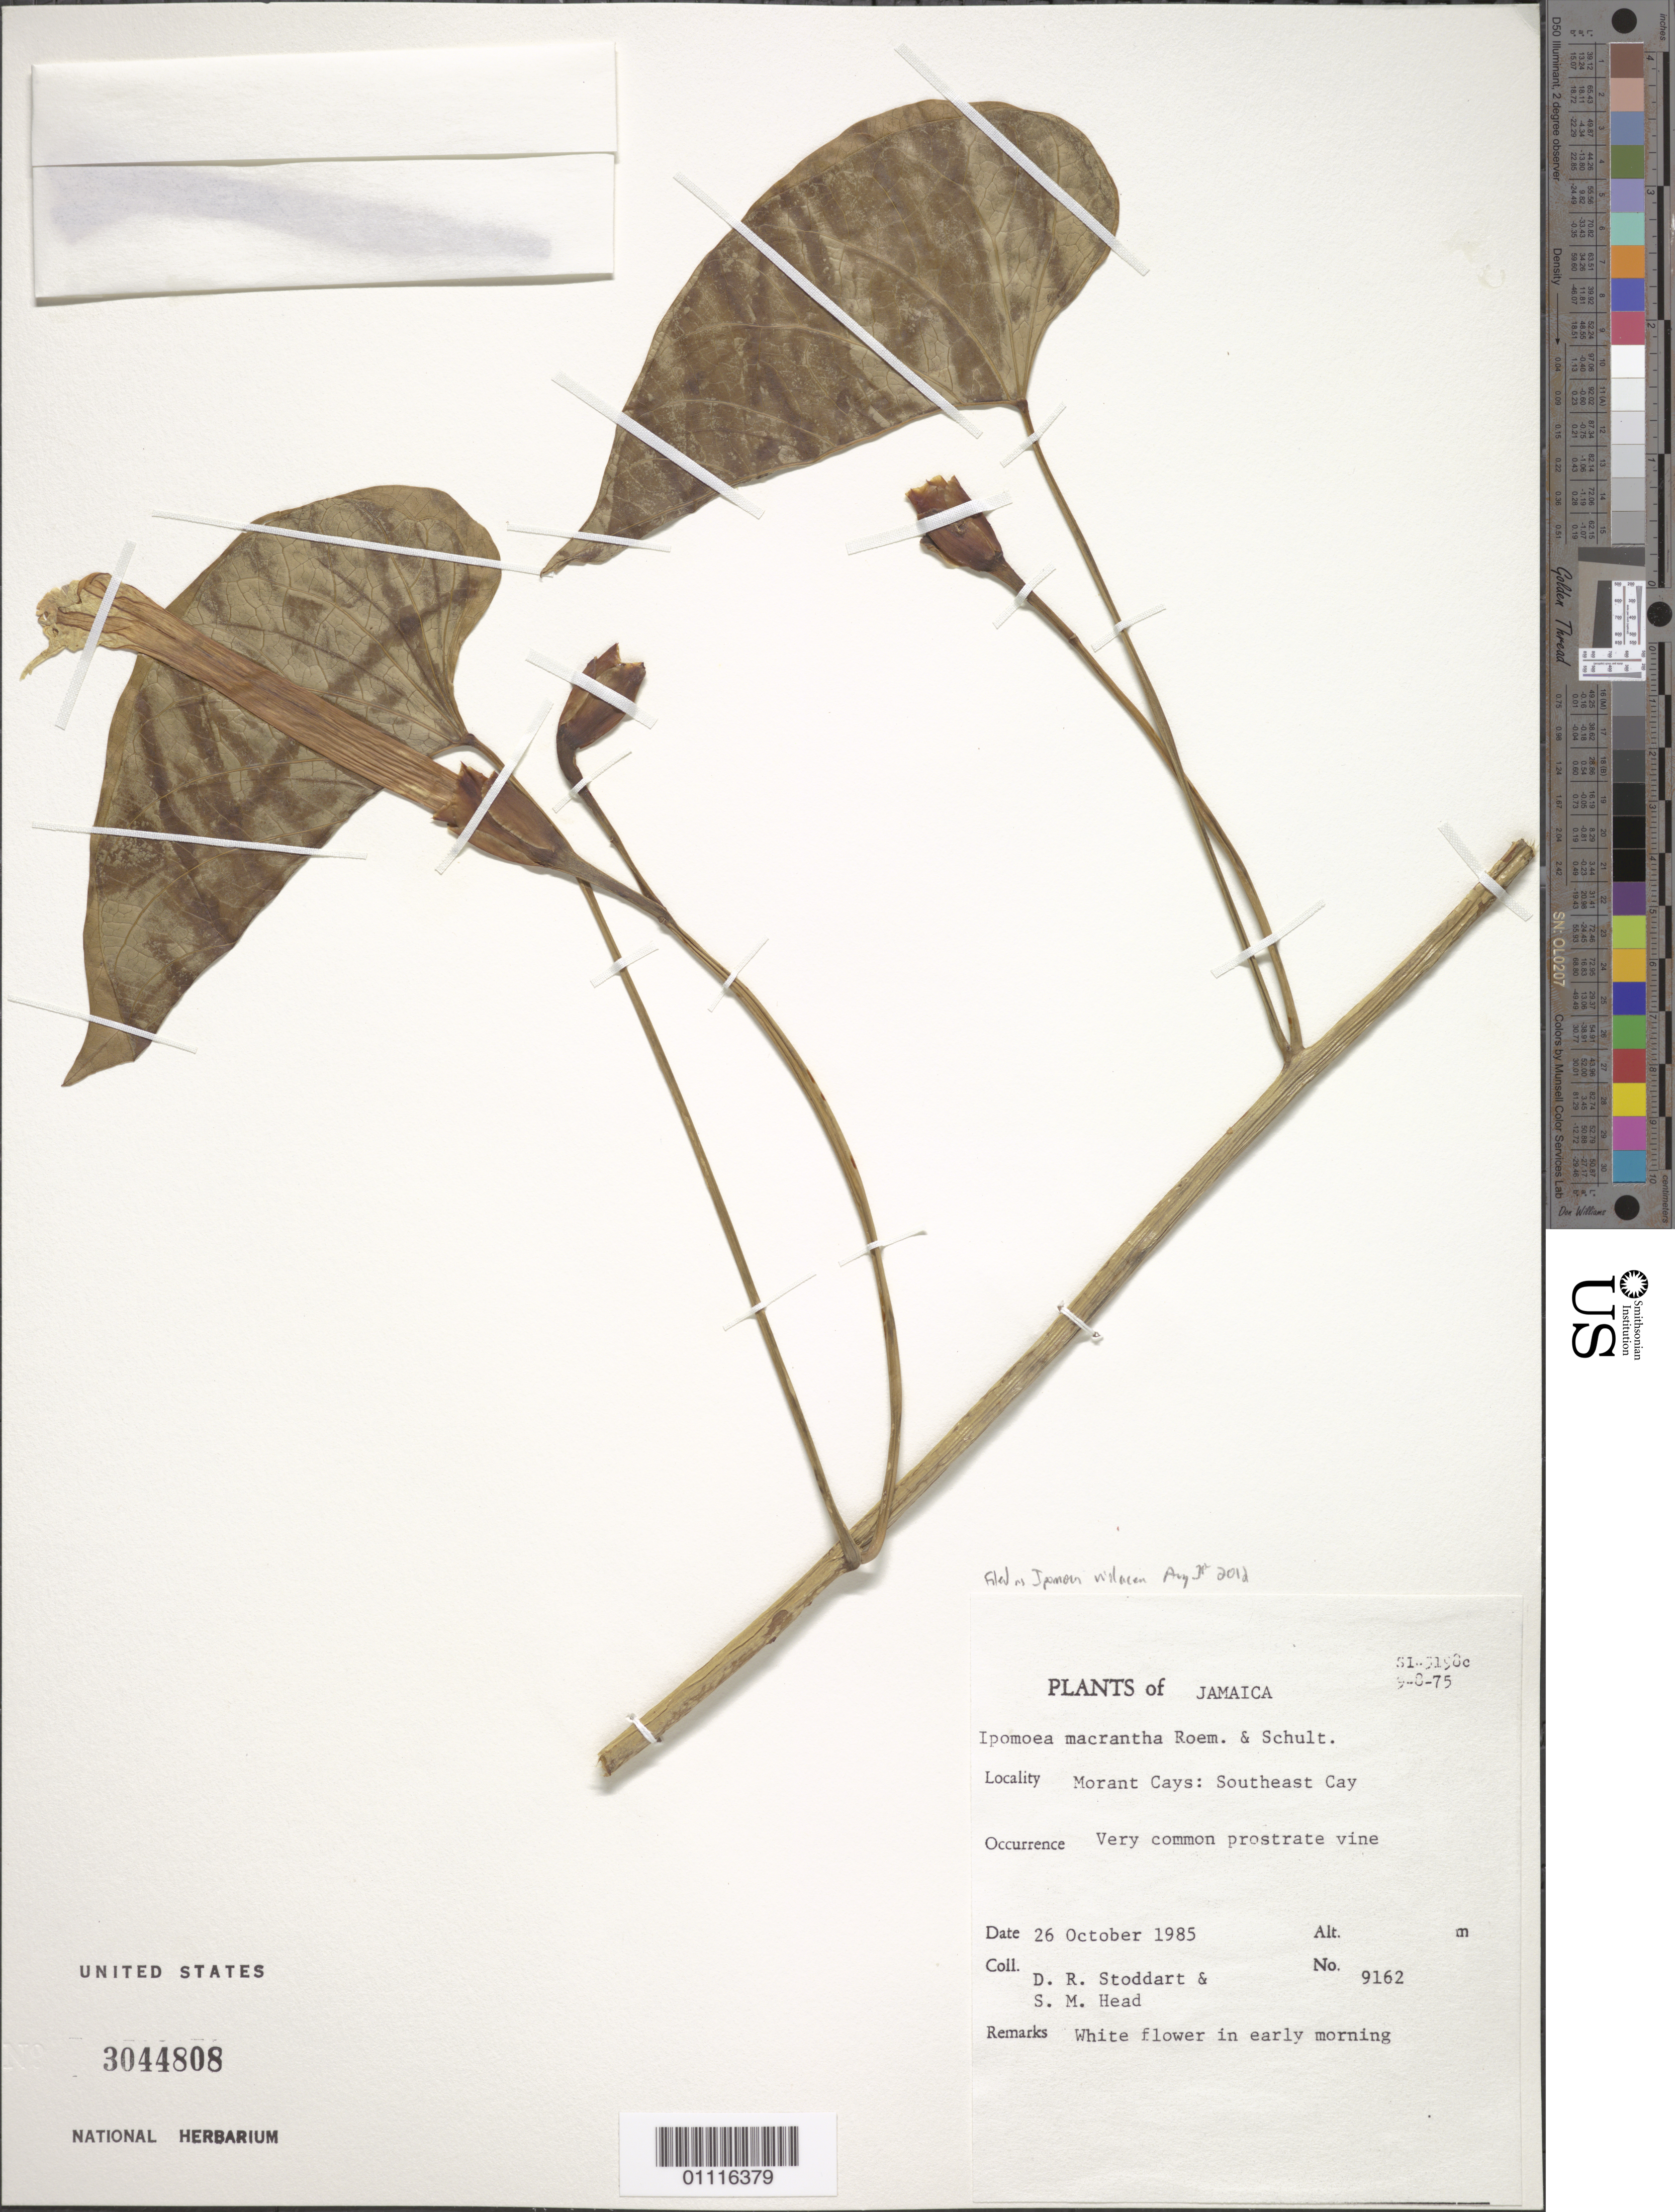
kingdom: Plantae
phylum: Tracheophyta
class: Magnoliopsida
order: Solanales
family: Convolvulaceae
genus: Ipomoea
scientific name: Ipomoea violacea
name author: L.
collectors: D. R. Stoddart & S. Head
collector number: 9162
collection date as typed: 26 Oct 1985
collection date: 1985-10-26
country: Jamaica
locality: Morant Cays: SE Cay.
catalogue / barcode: US 3044808